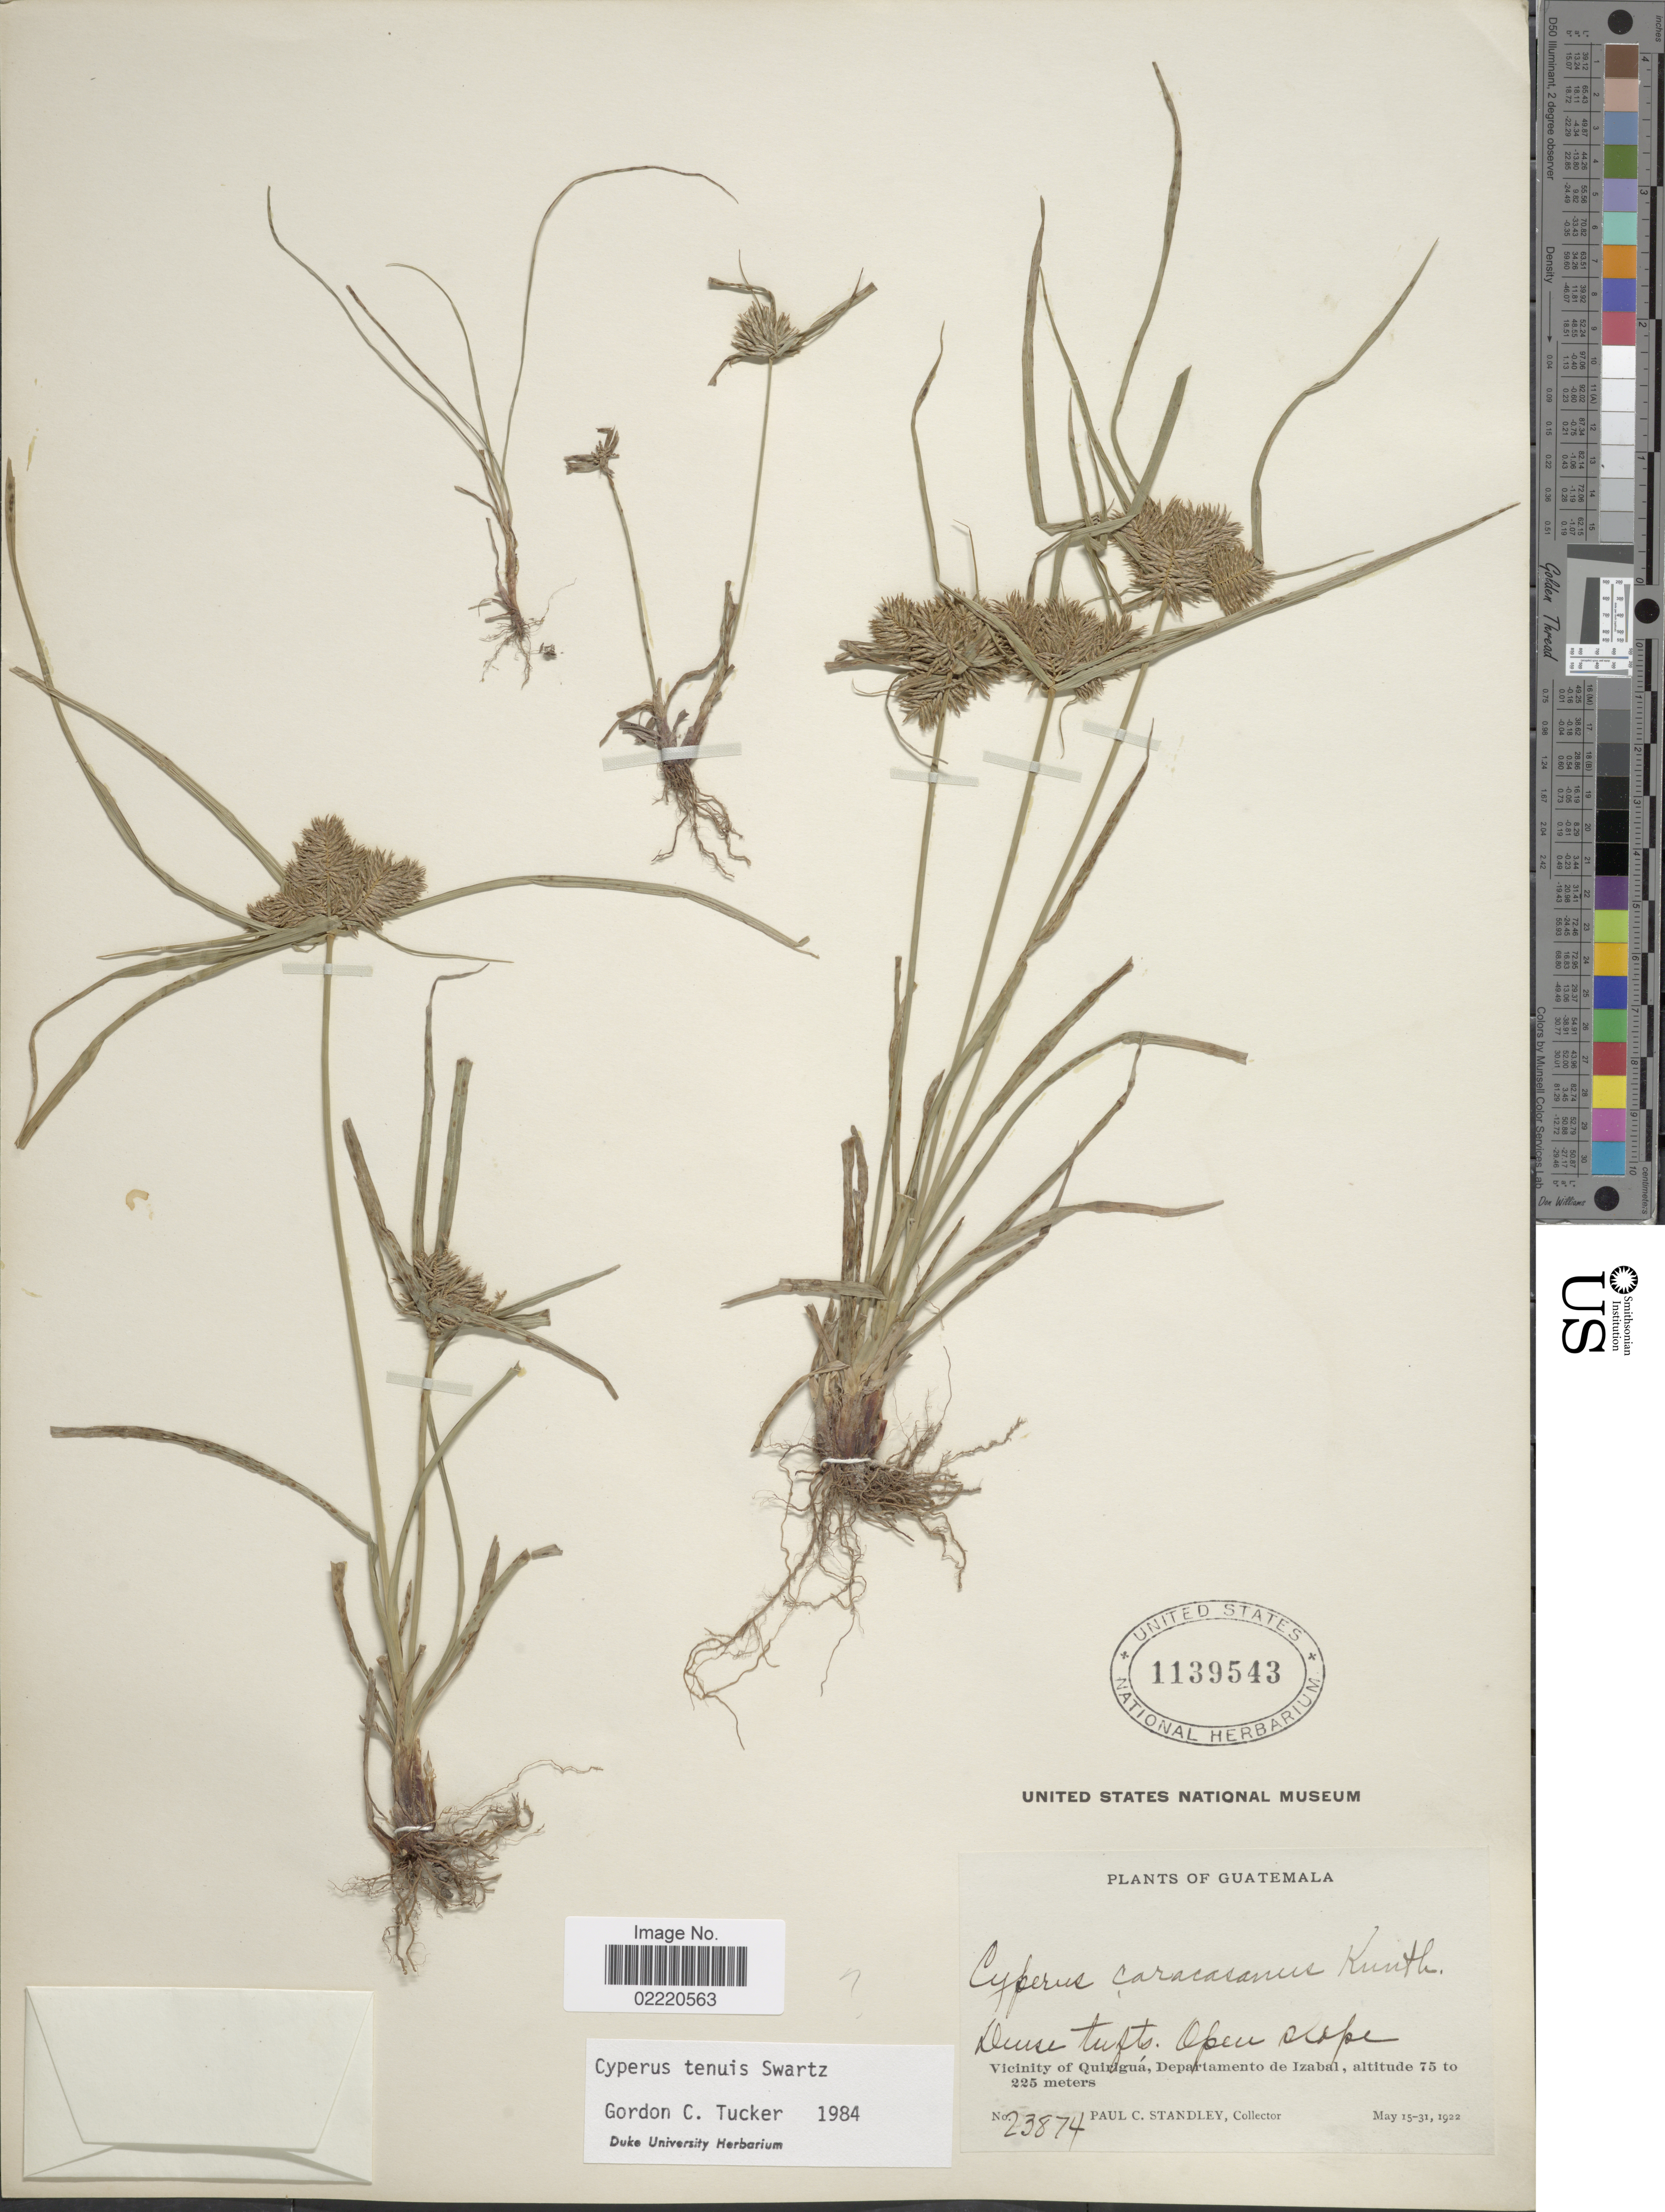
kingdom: Plantae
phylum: Tracheophyta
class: Liliopsida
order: Poales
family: Cyperaceae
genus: Cyperus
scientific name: Cyperus tenuis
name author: Sw.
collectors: P. C. Standley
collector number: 23874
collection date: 1922-05-15/1922-05-31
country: Guatemala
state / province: Izabal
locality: Open slope, Vicinity of Quirigua.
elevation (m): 75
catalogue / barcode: US 1139543